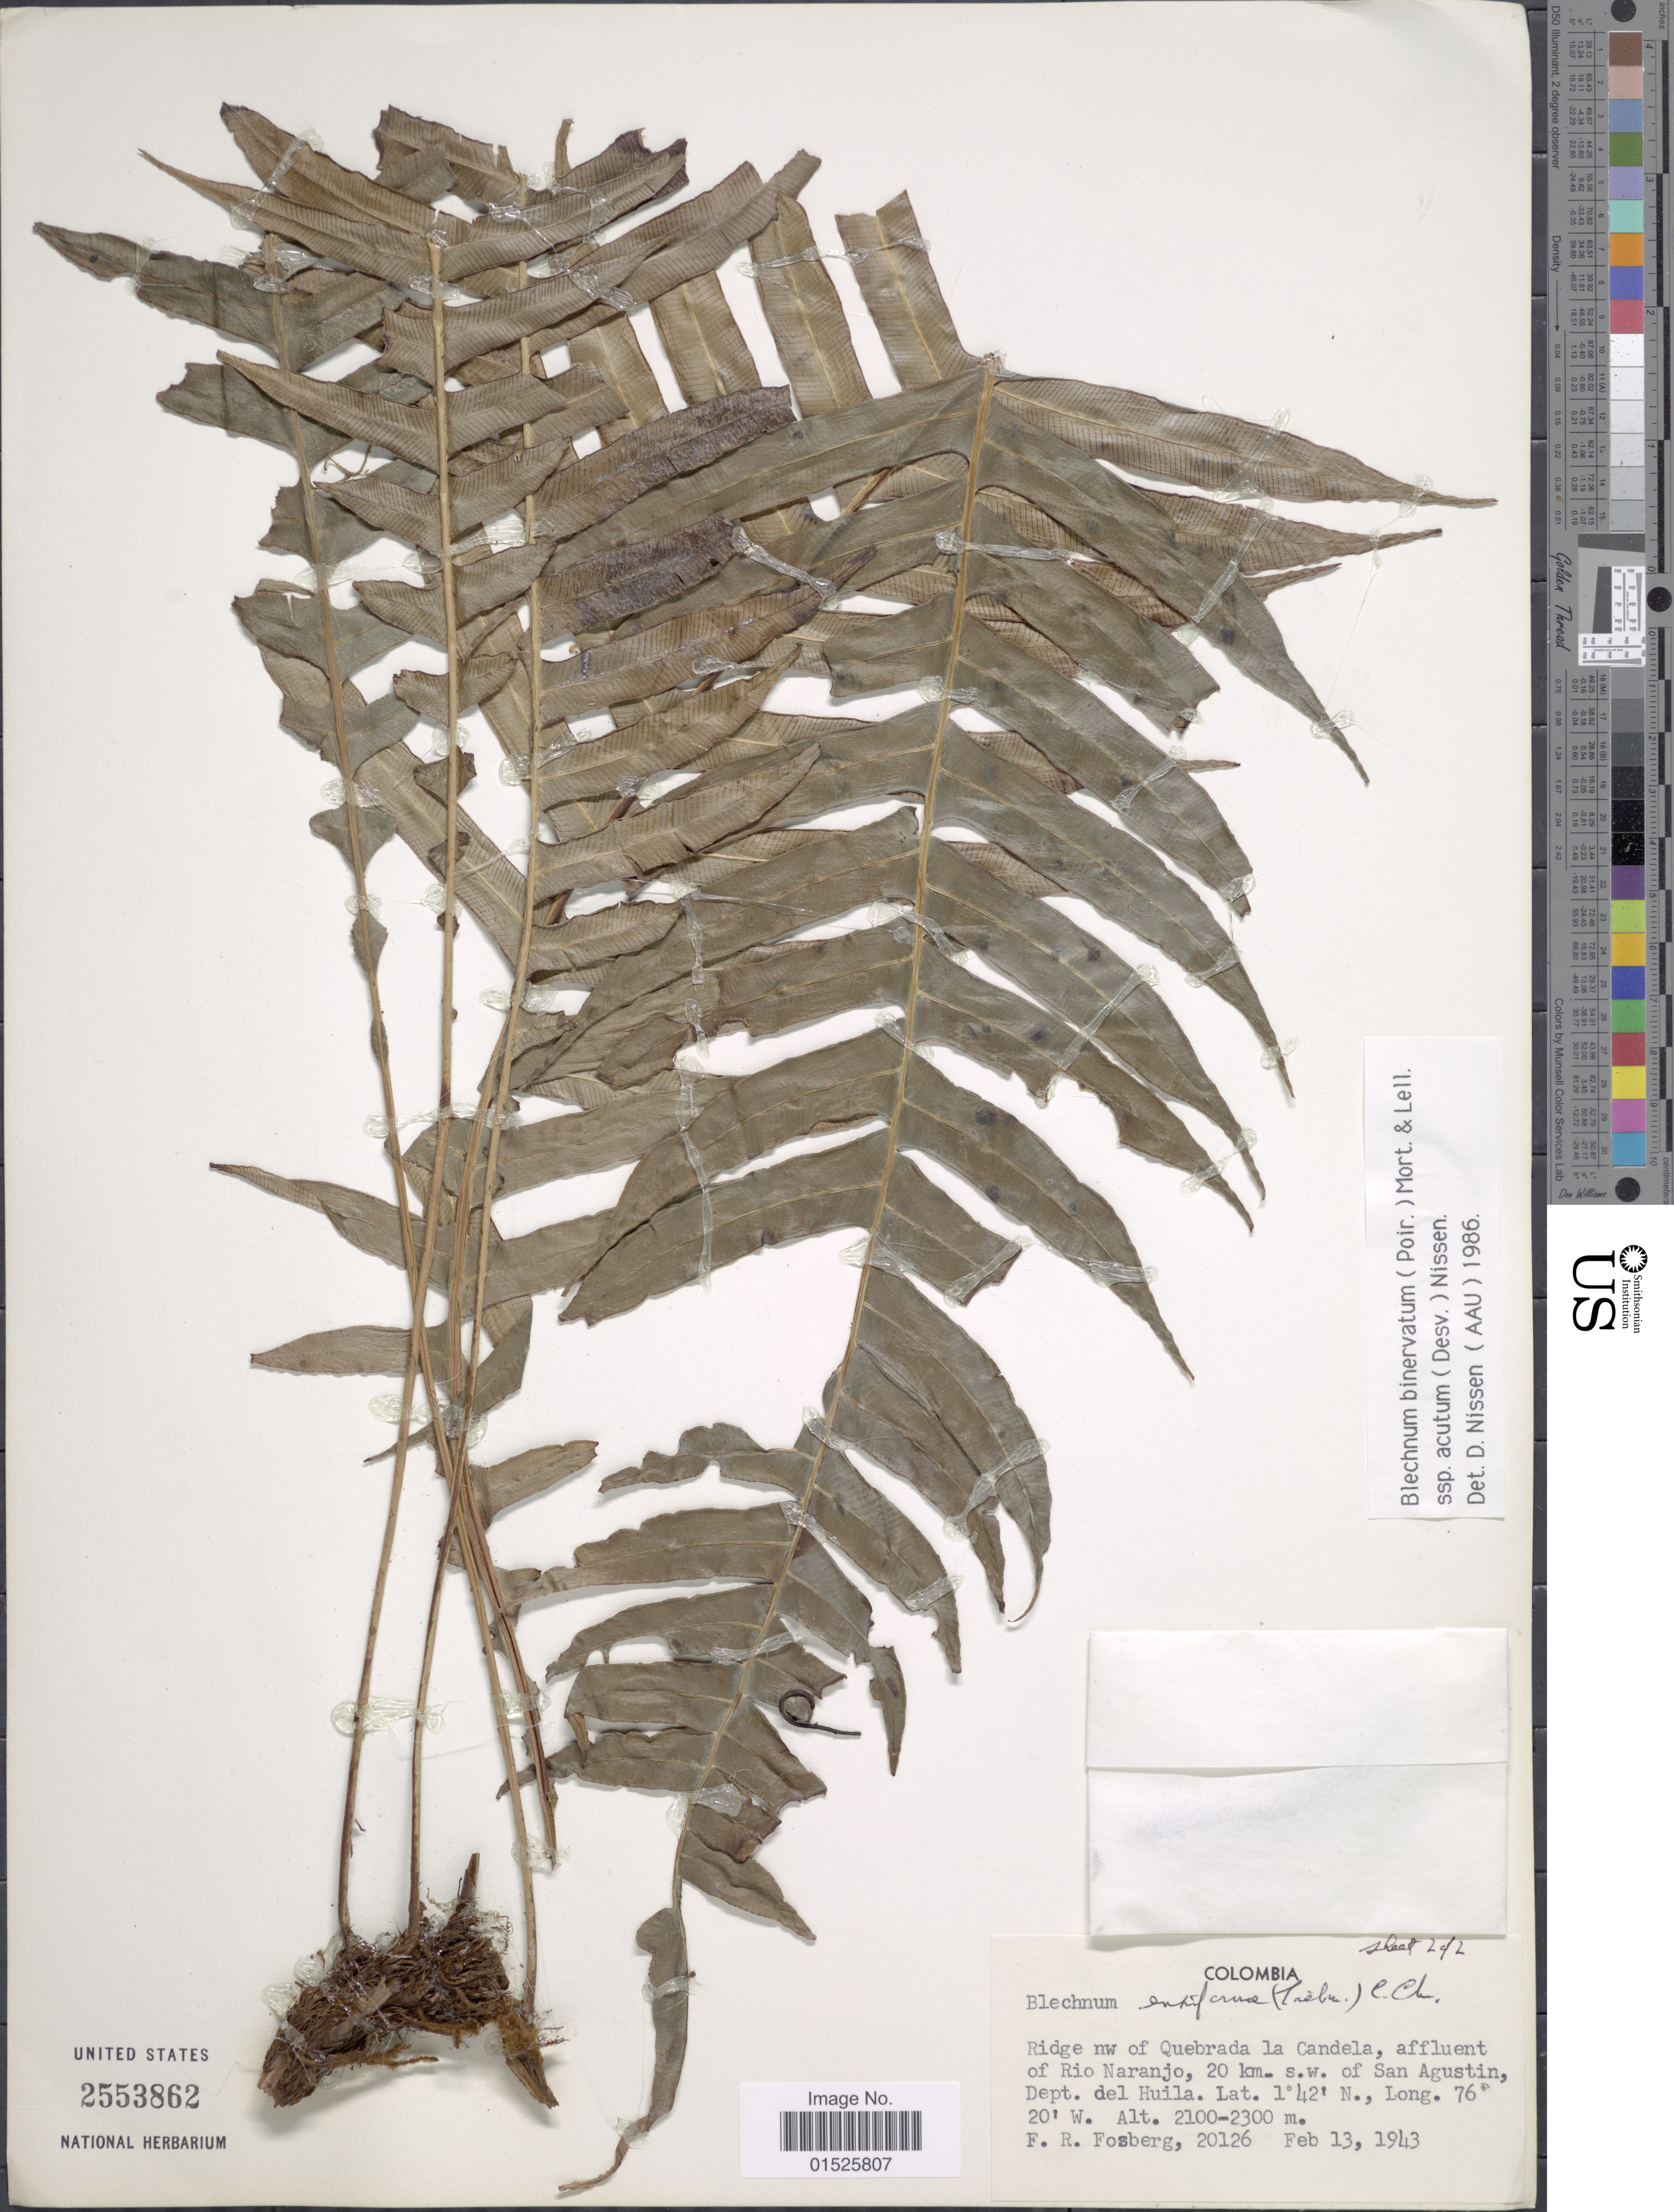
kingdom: Plantae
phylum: Tracheophyta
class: Polypodiopsida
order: Polypodiales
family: Blechnaceae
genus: Blechnum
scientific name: Blechnum ensiforme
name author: (Liebm.) C. Chr.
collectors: F. R. Fosberg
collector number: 20126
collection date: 1943-02-13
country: Colombia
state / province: Huila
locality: Ridge n.w. of Quebrada la Candela, affluent of Río Naranjo, 20 km. s. w. of San Agustín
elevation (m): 2100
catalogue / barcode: US 2553862